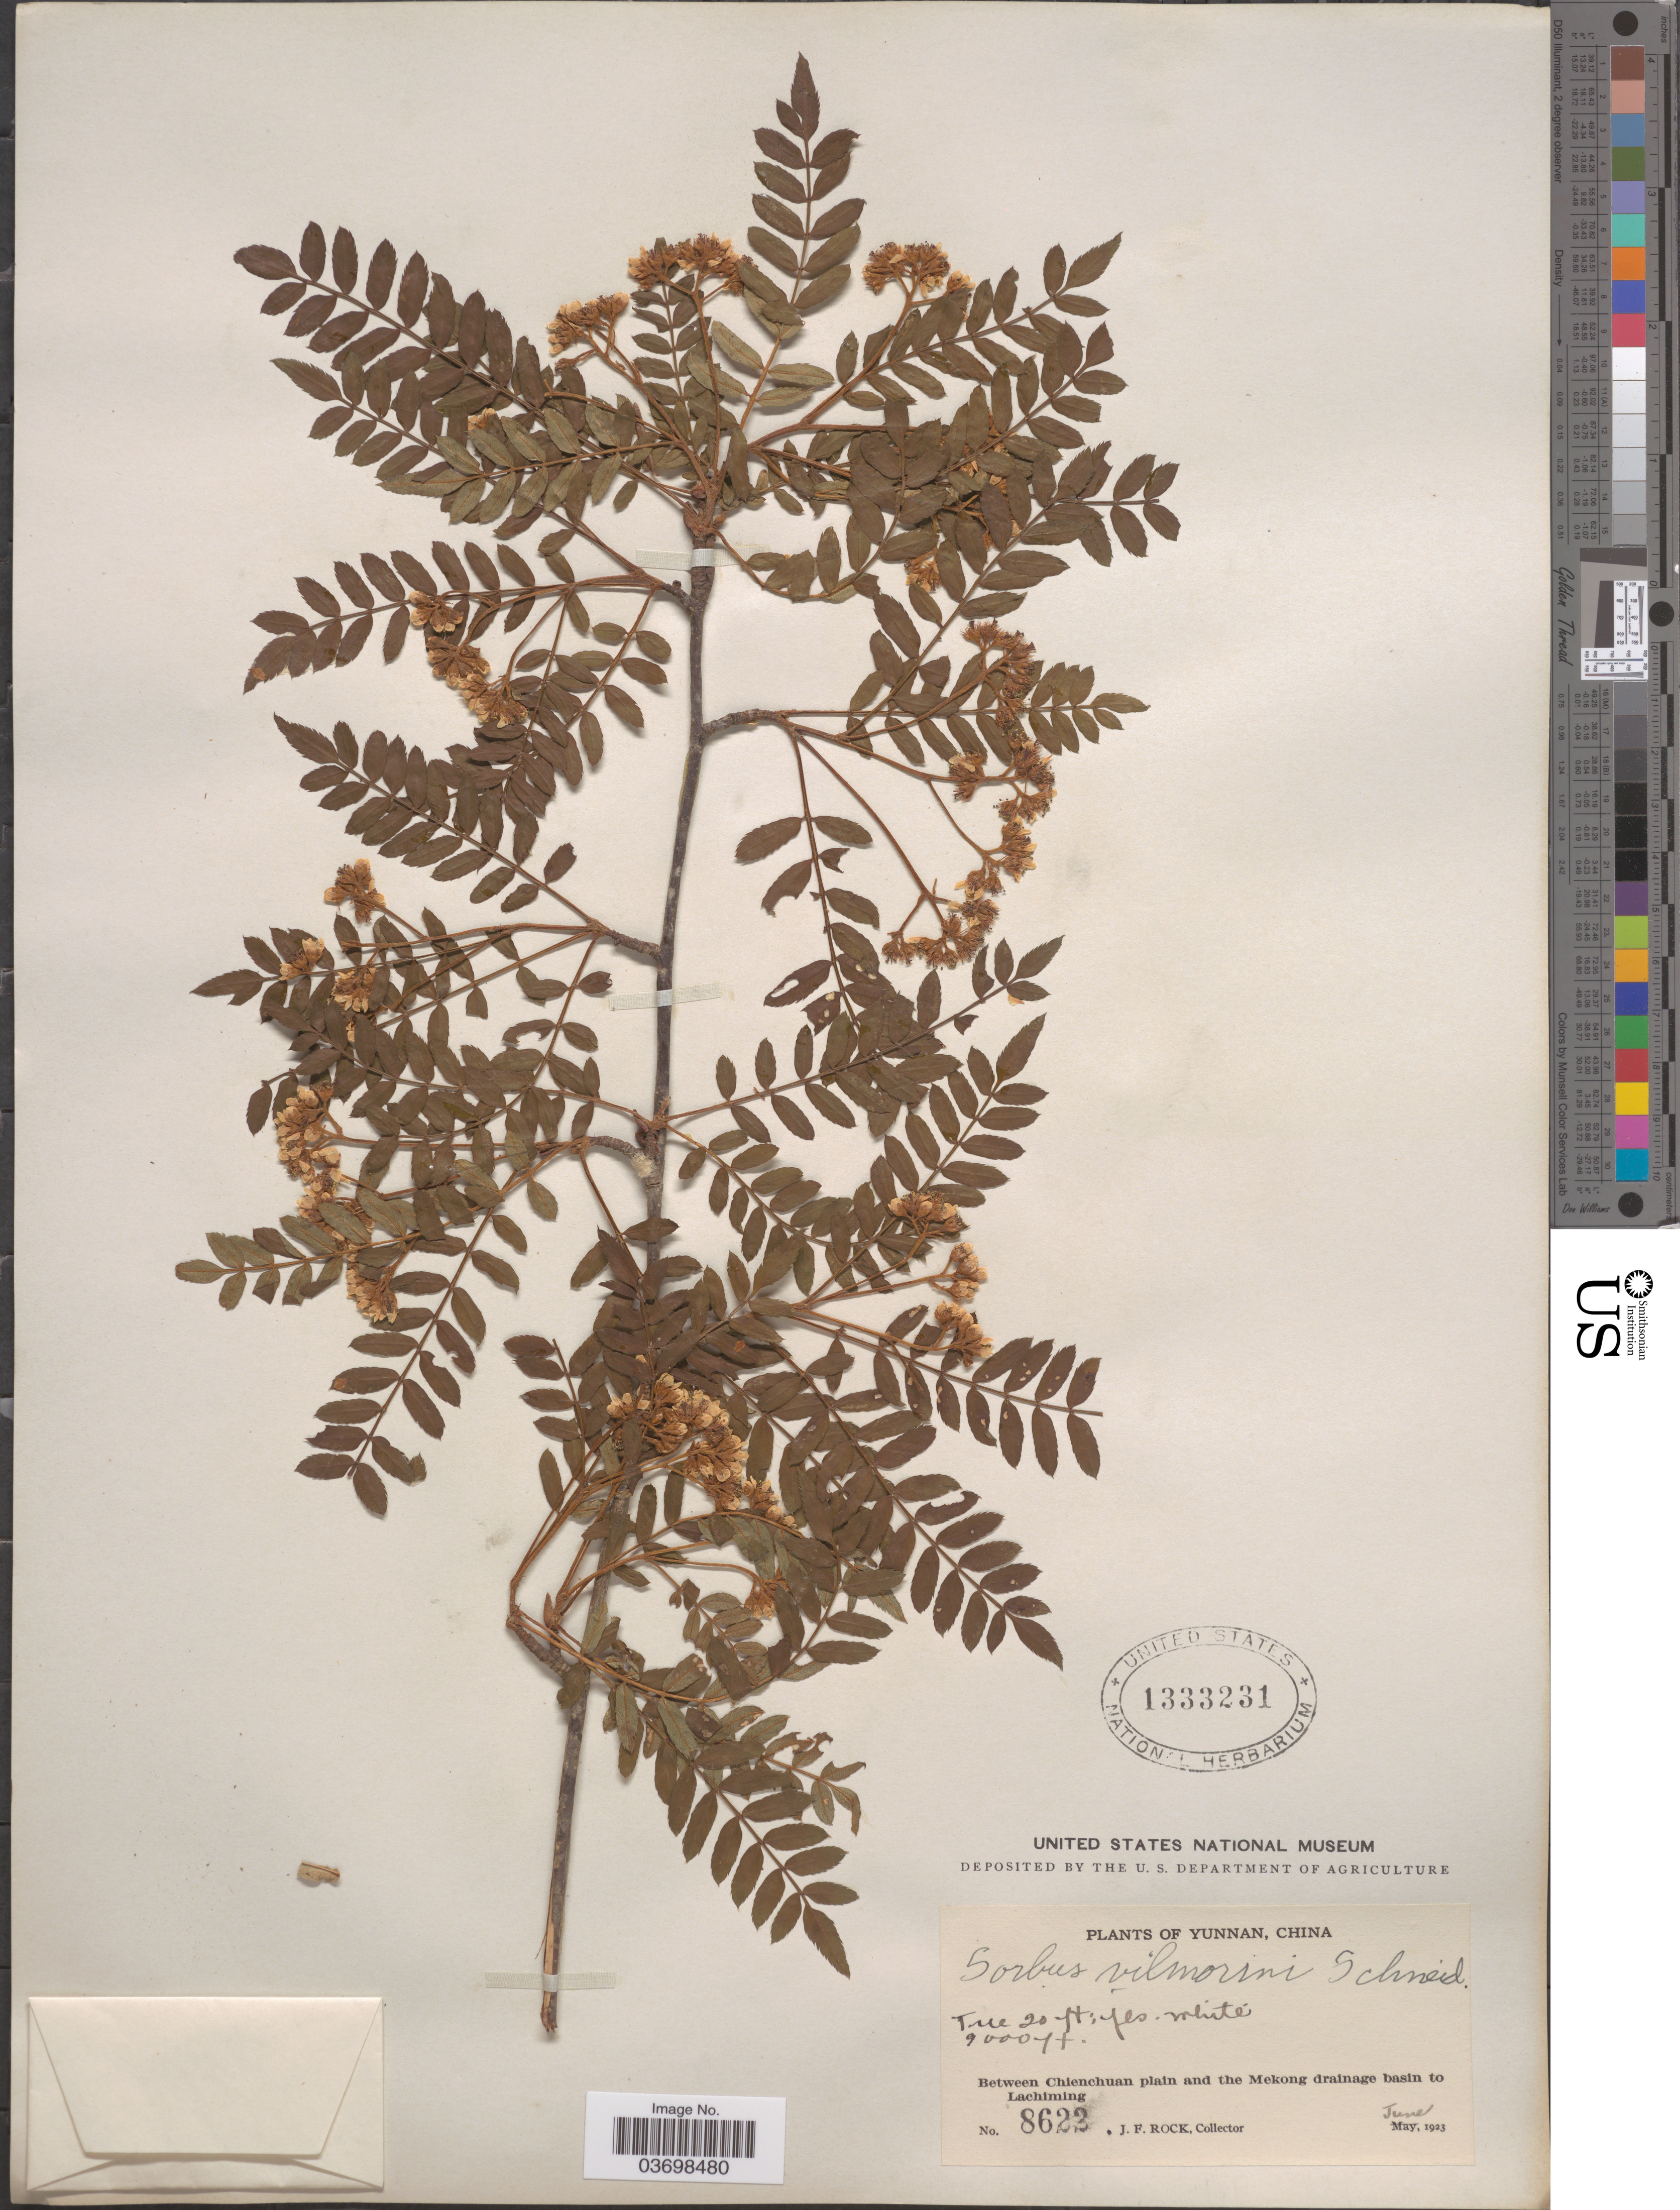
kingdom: Plantae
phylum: Tracheophyta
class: Magnoliopsida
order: Rosales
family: Rosaceae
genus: Sorbus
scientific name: Sorbus vilmorini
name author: C.K. Schneid.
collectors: J. Rock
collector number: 8622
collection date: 1923-06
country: China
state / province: Yunnan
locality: Between Chienchuan plain and the Mekong drainage basin to Lachiming.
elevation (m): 2743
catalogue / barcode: US 1333231